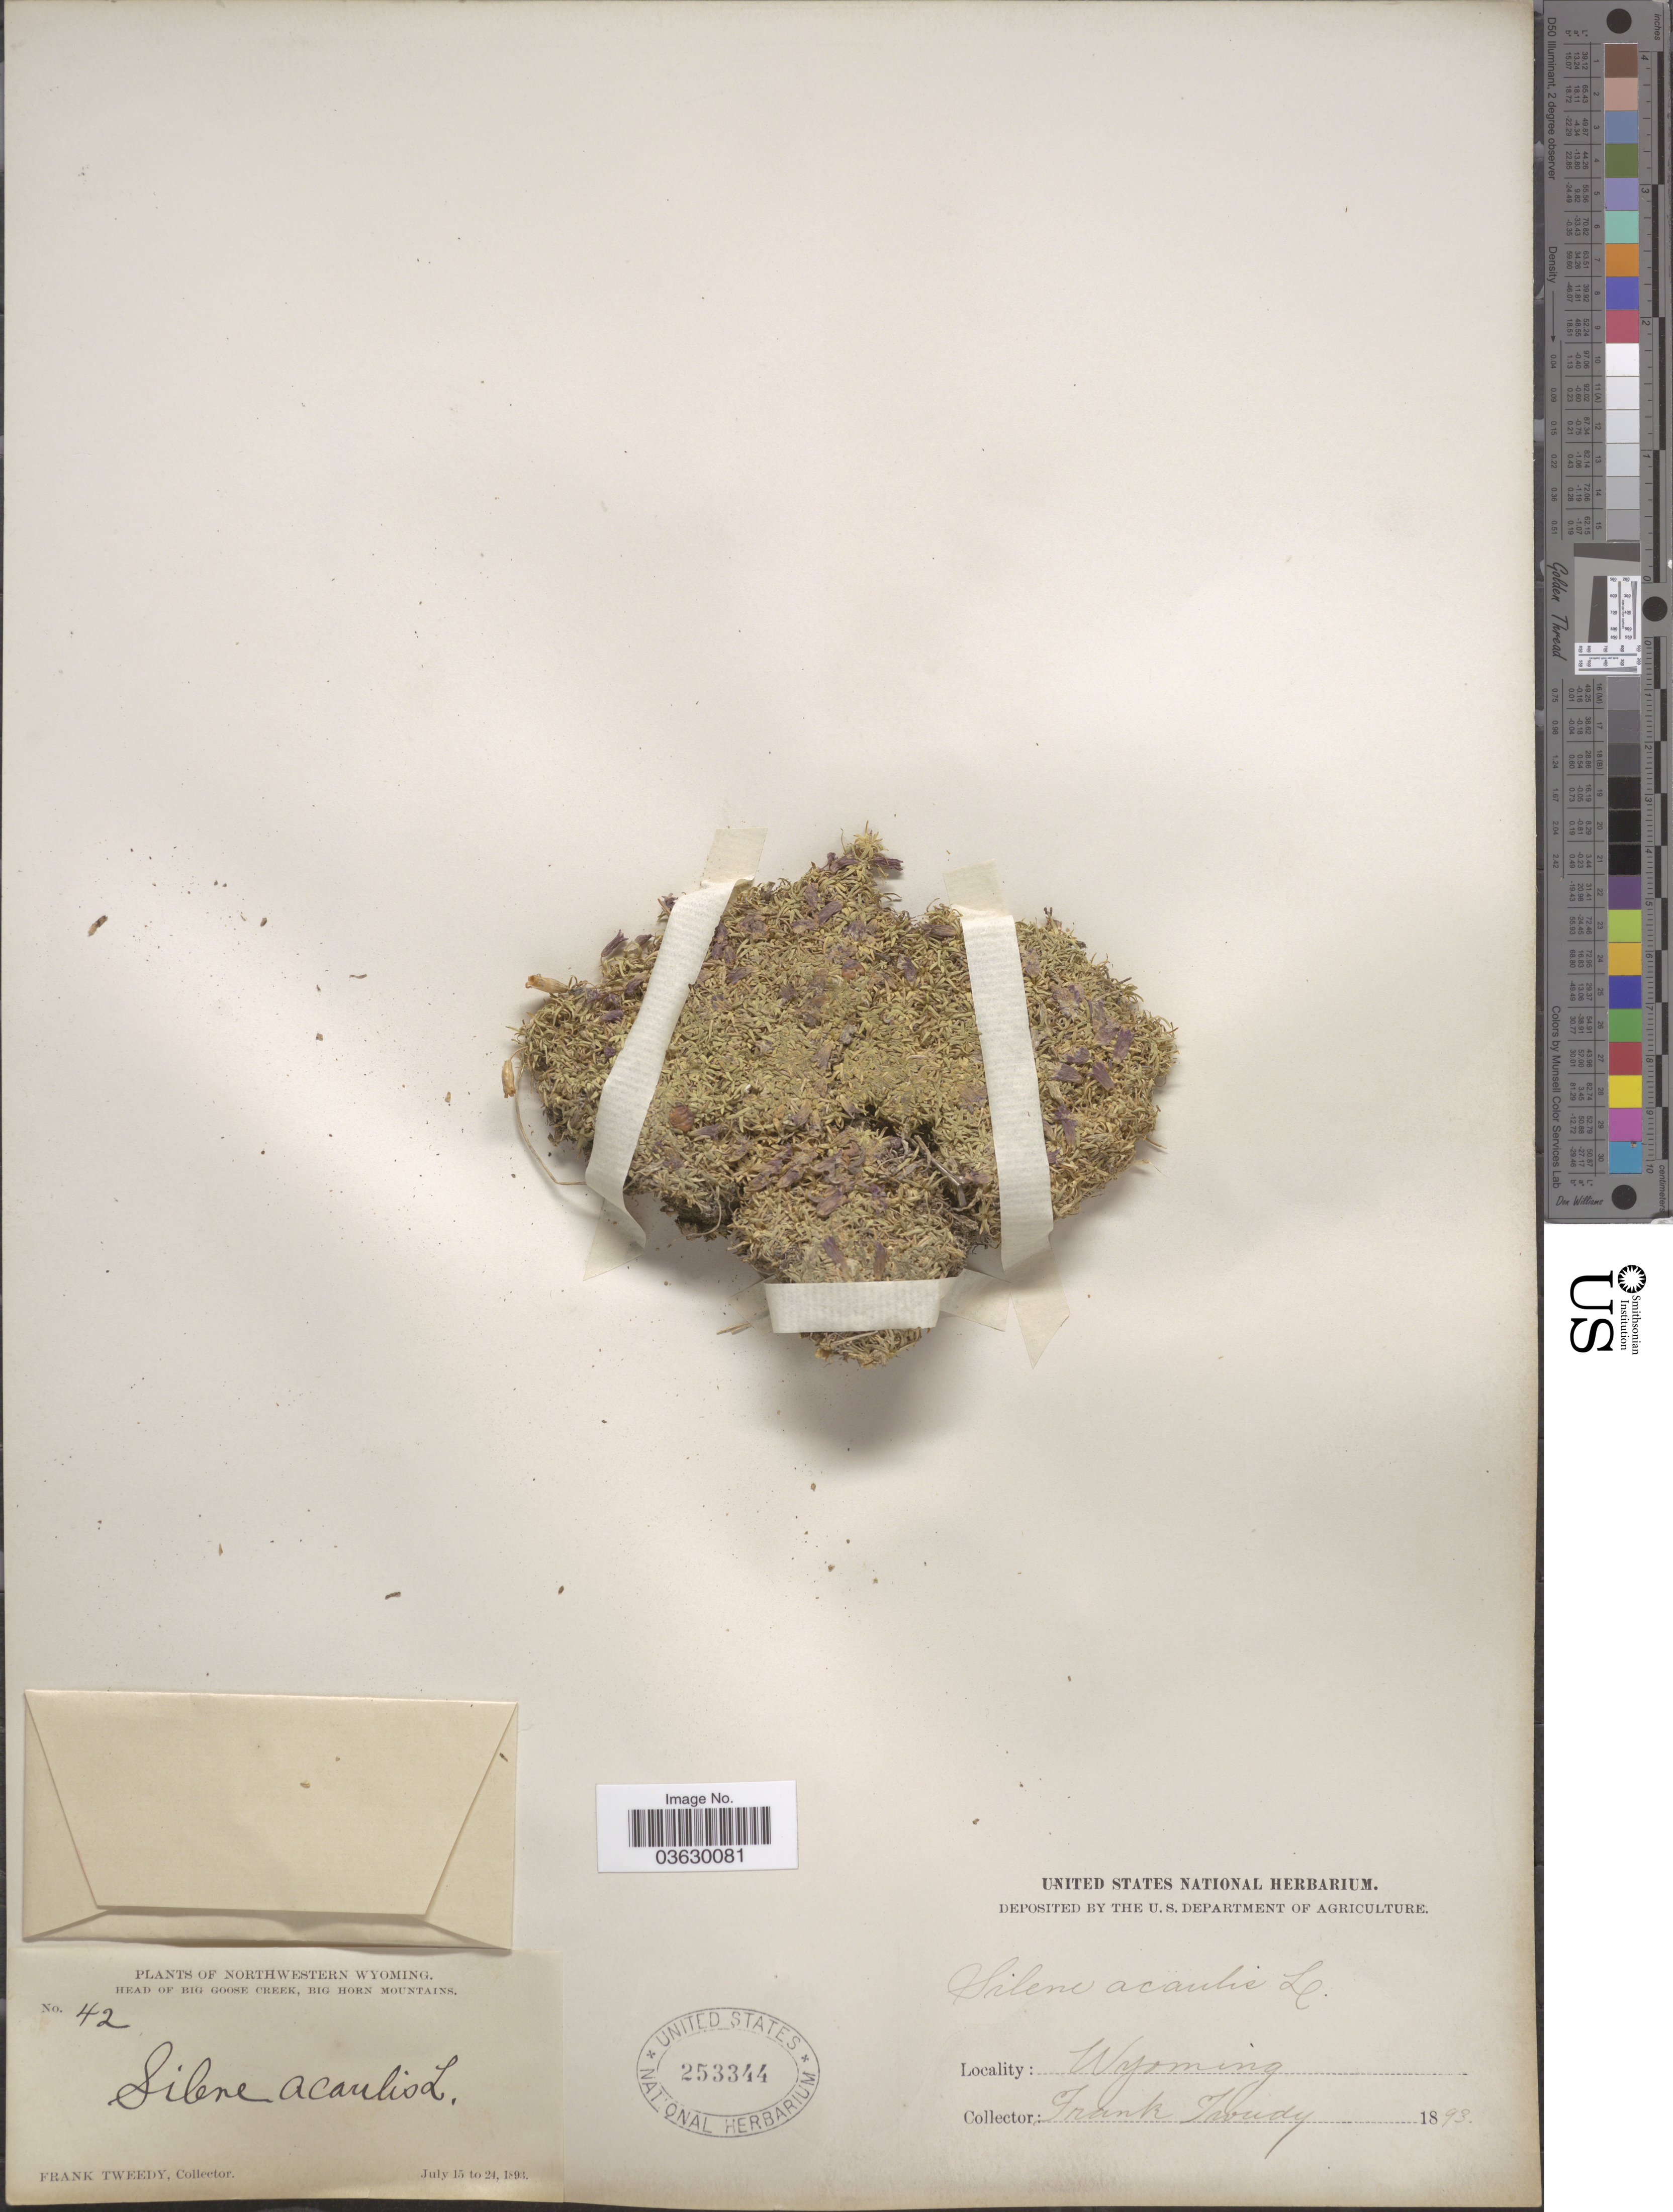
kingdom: Plantae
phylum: Tracheophyta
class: Magnoliopsida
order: Caryophyllales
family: Caryophyllaceae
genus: Silene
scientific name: Silene acaulis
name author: (L.) Jacq.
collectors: F. Tweedy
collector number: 42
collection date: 1893-07-15/1893-07-24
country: United States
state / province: Wyoming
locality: Northwestern Wyoming. Head of Big Goose Creek, Big Horn Mountains.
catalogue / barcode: US 253344